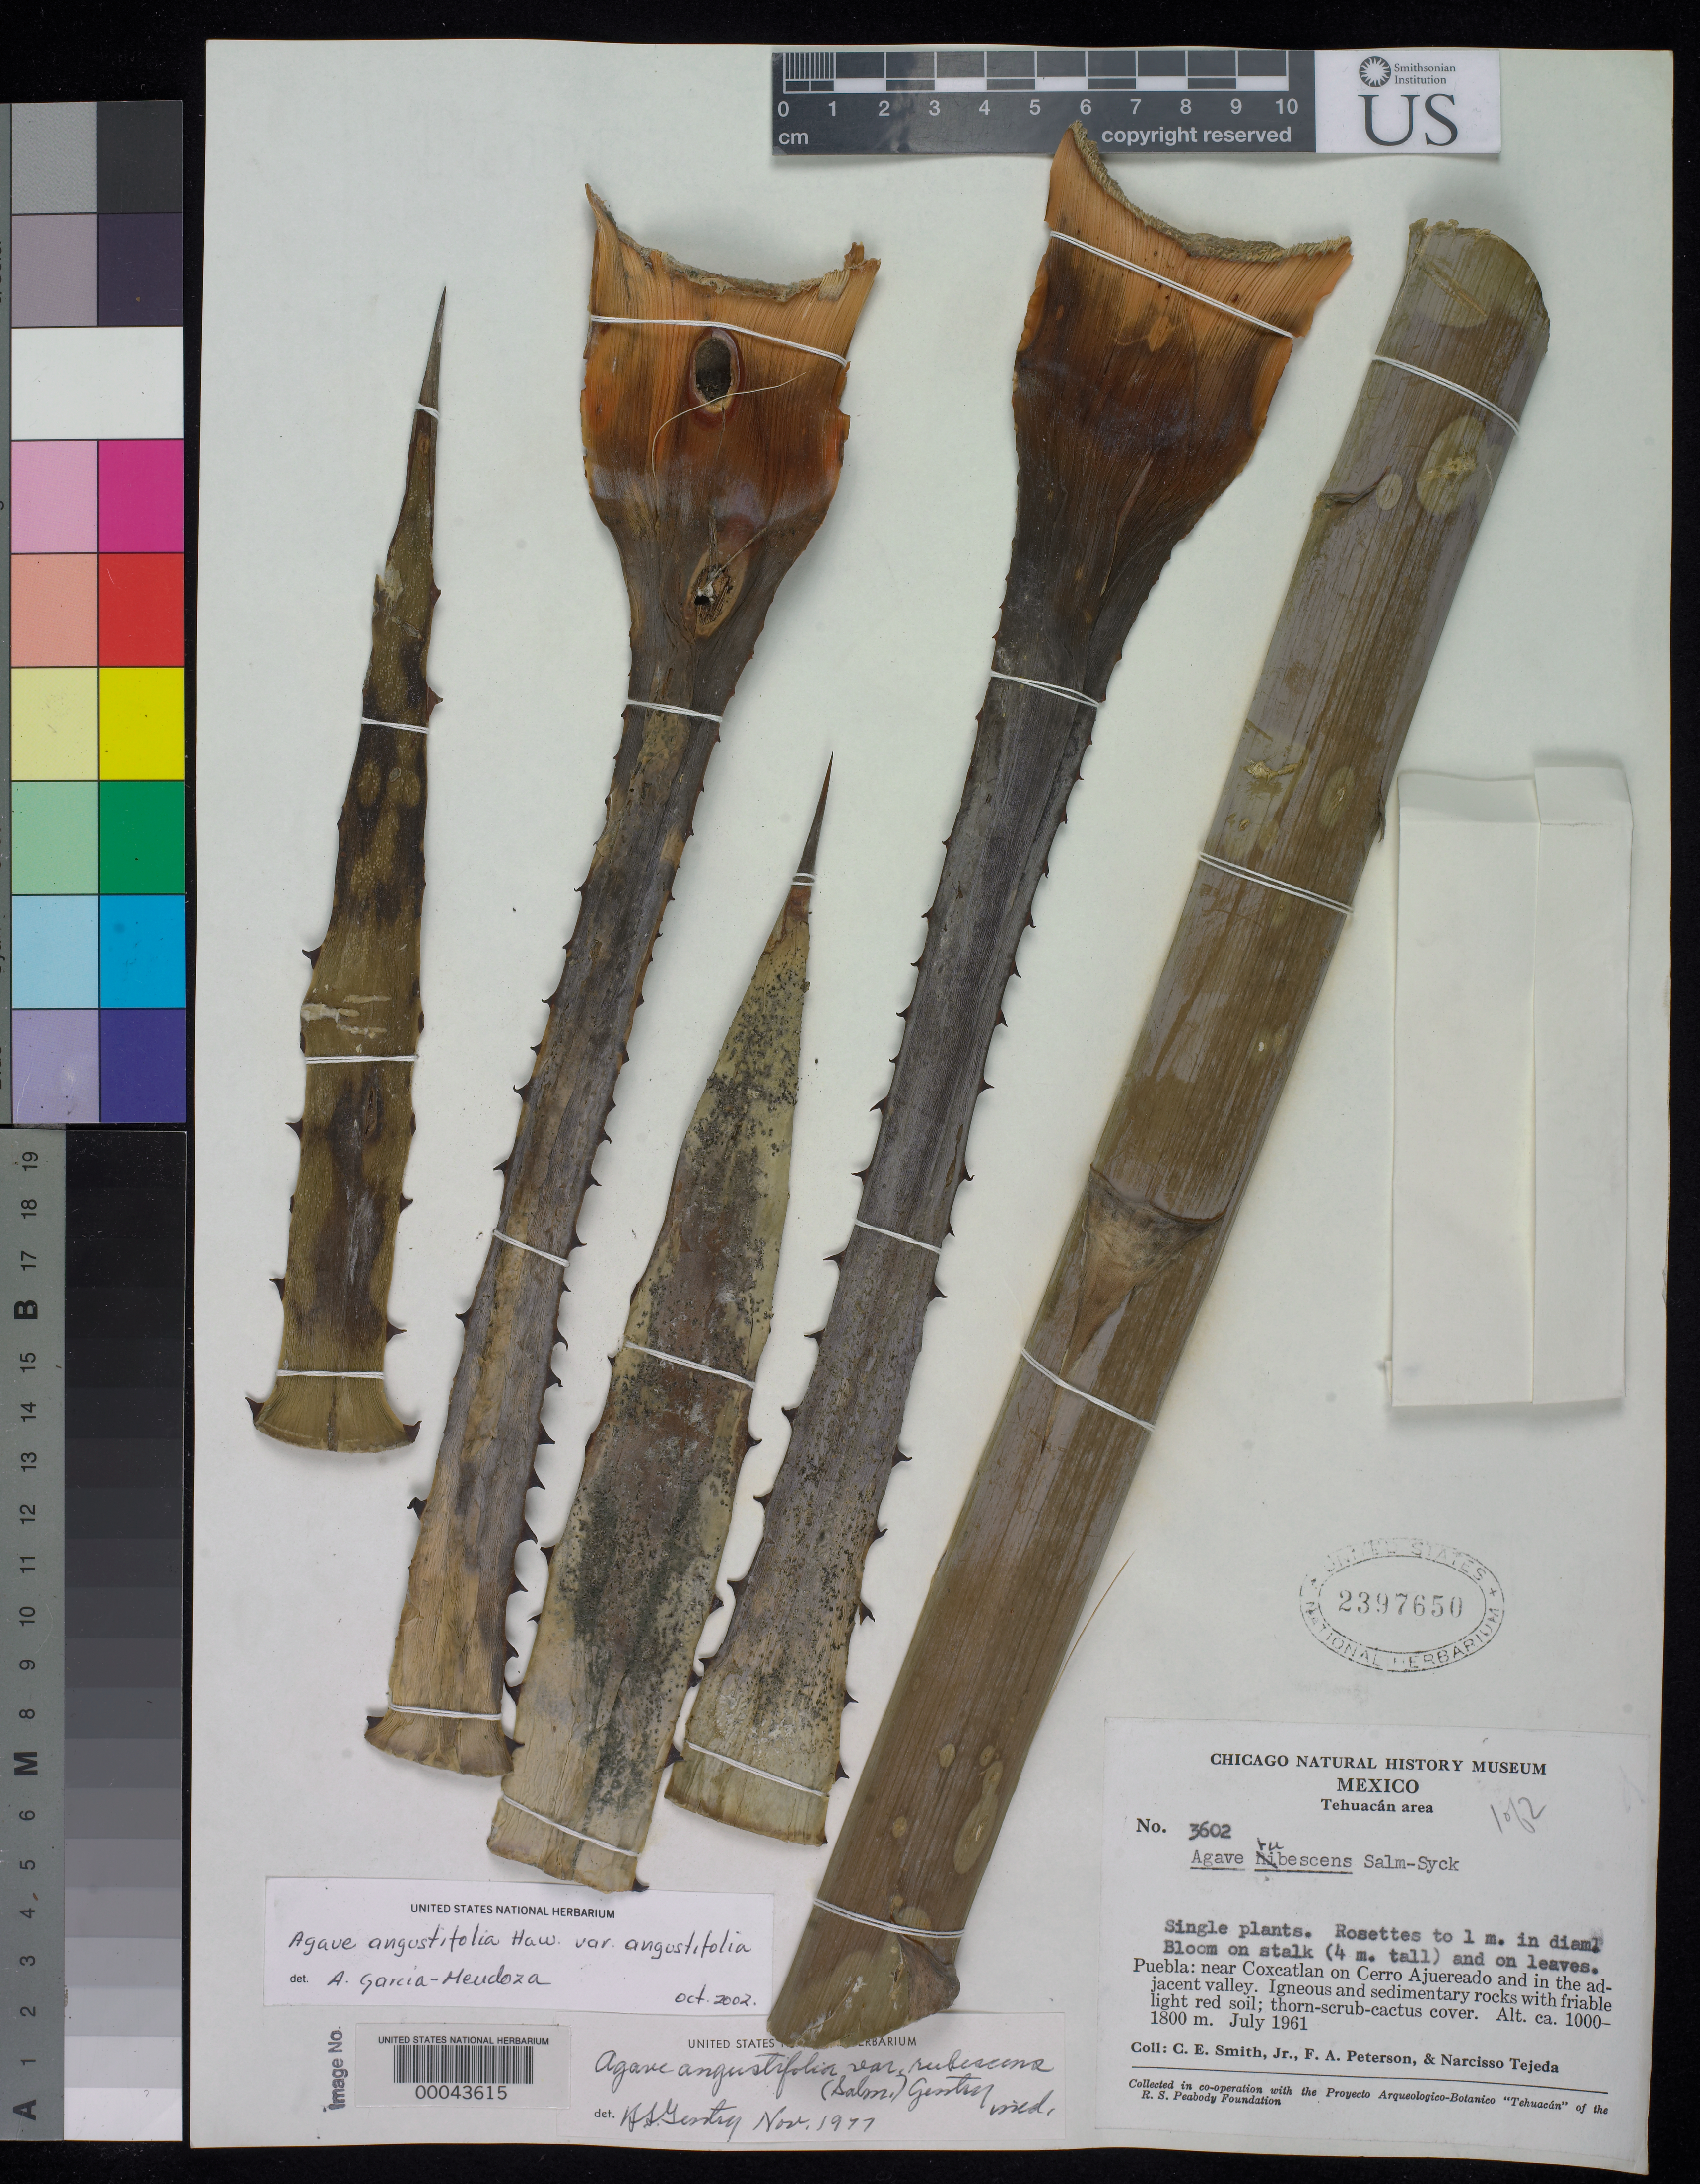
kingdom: Plantae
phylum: Tracheophyta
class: Liliopsida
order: Asparagales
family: Asparagaceae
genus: Agave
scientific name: Agave angustifolia var. angustifolia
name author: Haw.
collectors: C. E. Smith Jr.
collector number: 3602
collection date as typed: Jul 1961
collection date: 1961-07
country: Mexico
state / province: Puebla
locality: Near Coxcatlan on cerro ajuereado and in the adjacent valley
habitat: Igneous and sedimentary rocks with friabe light red soil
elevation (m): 1000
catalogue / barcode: US 2397650